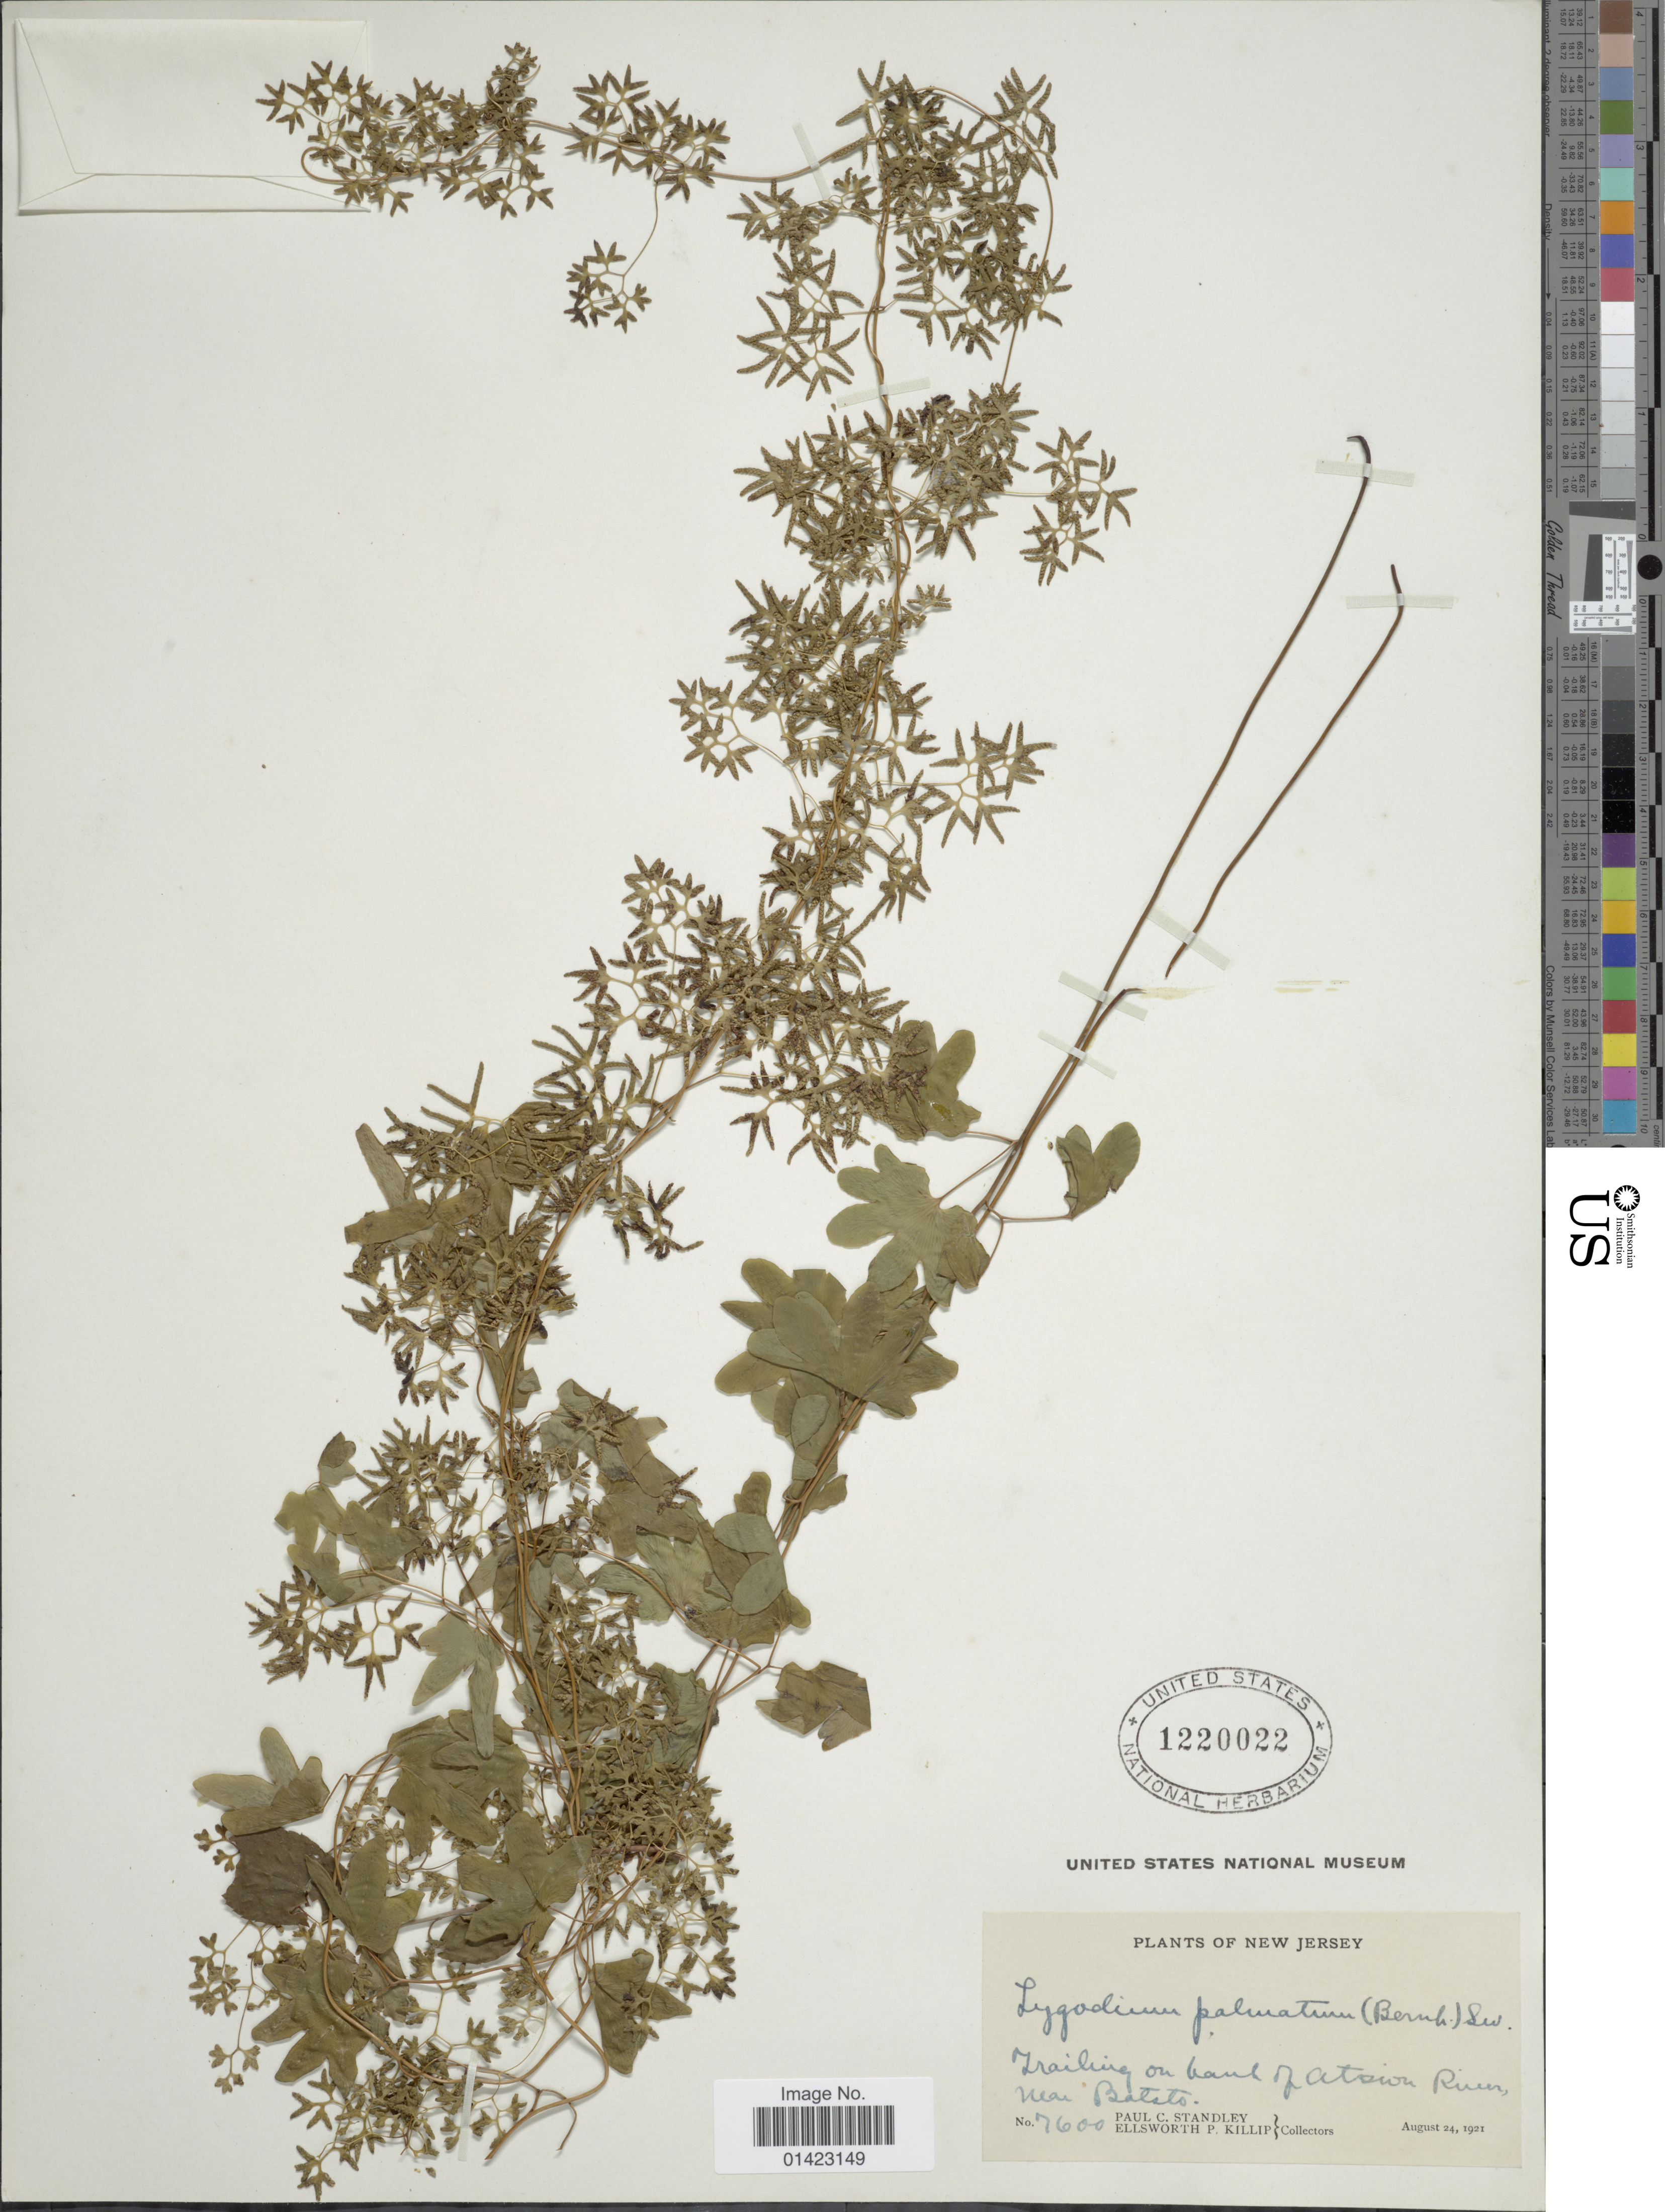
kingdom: Plantae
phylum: Tracheophyta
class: Polypodiopsida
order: Schizaeales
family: Lygodiaceae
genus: Lygodium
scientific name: Lygodium palmatum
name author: (Bernh.) Sw.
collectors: P. C. Standley & E. P. Killip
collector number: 7600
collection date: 1921-08-24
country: United States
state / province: New Jersey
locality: Trailing on bank of Atsion River, near Batsto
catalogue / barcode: US 1220022